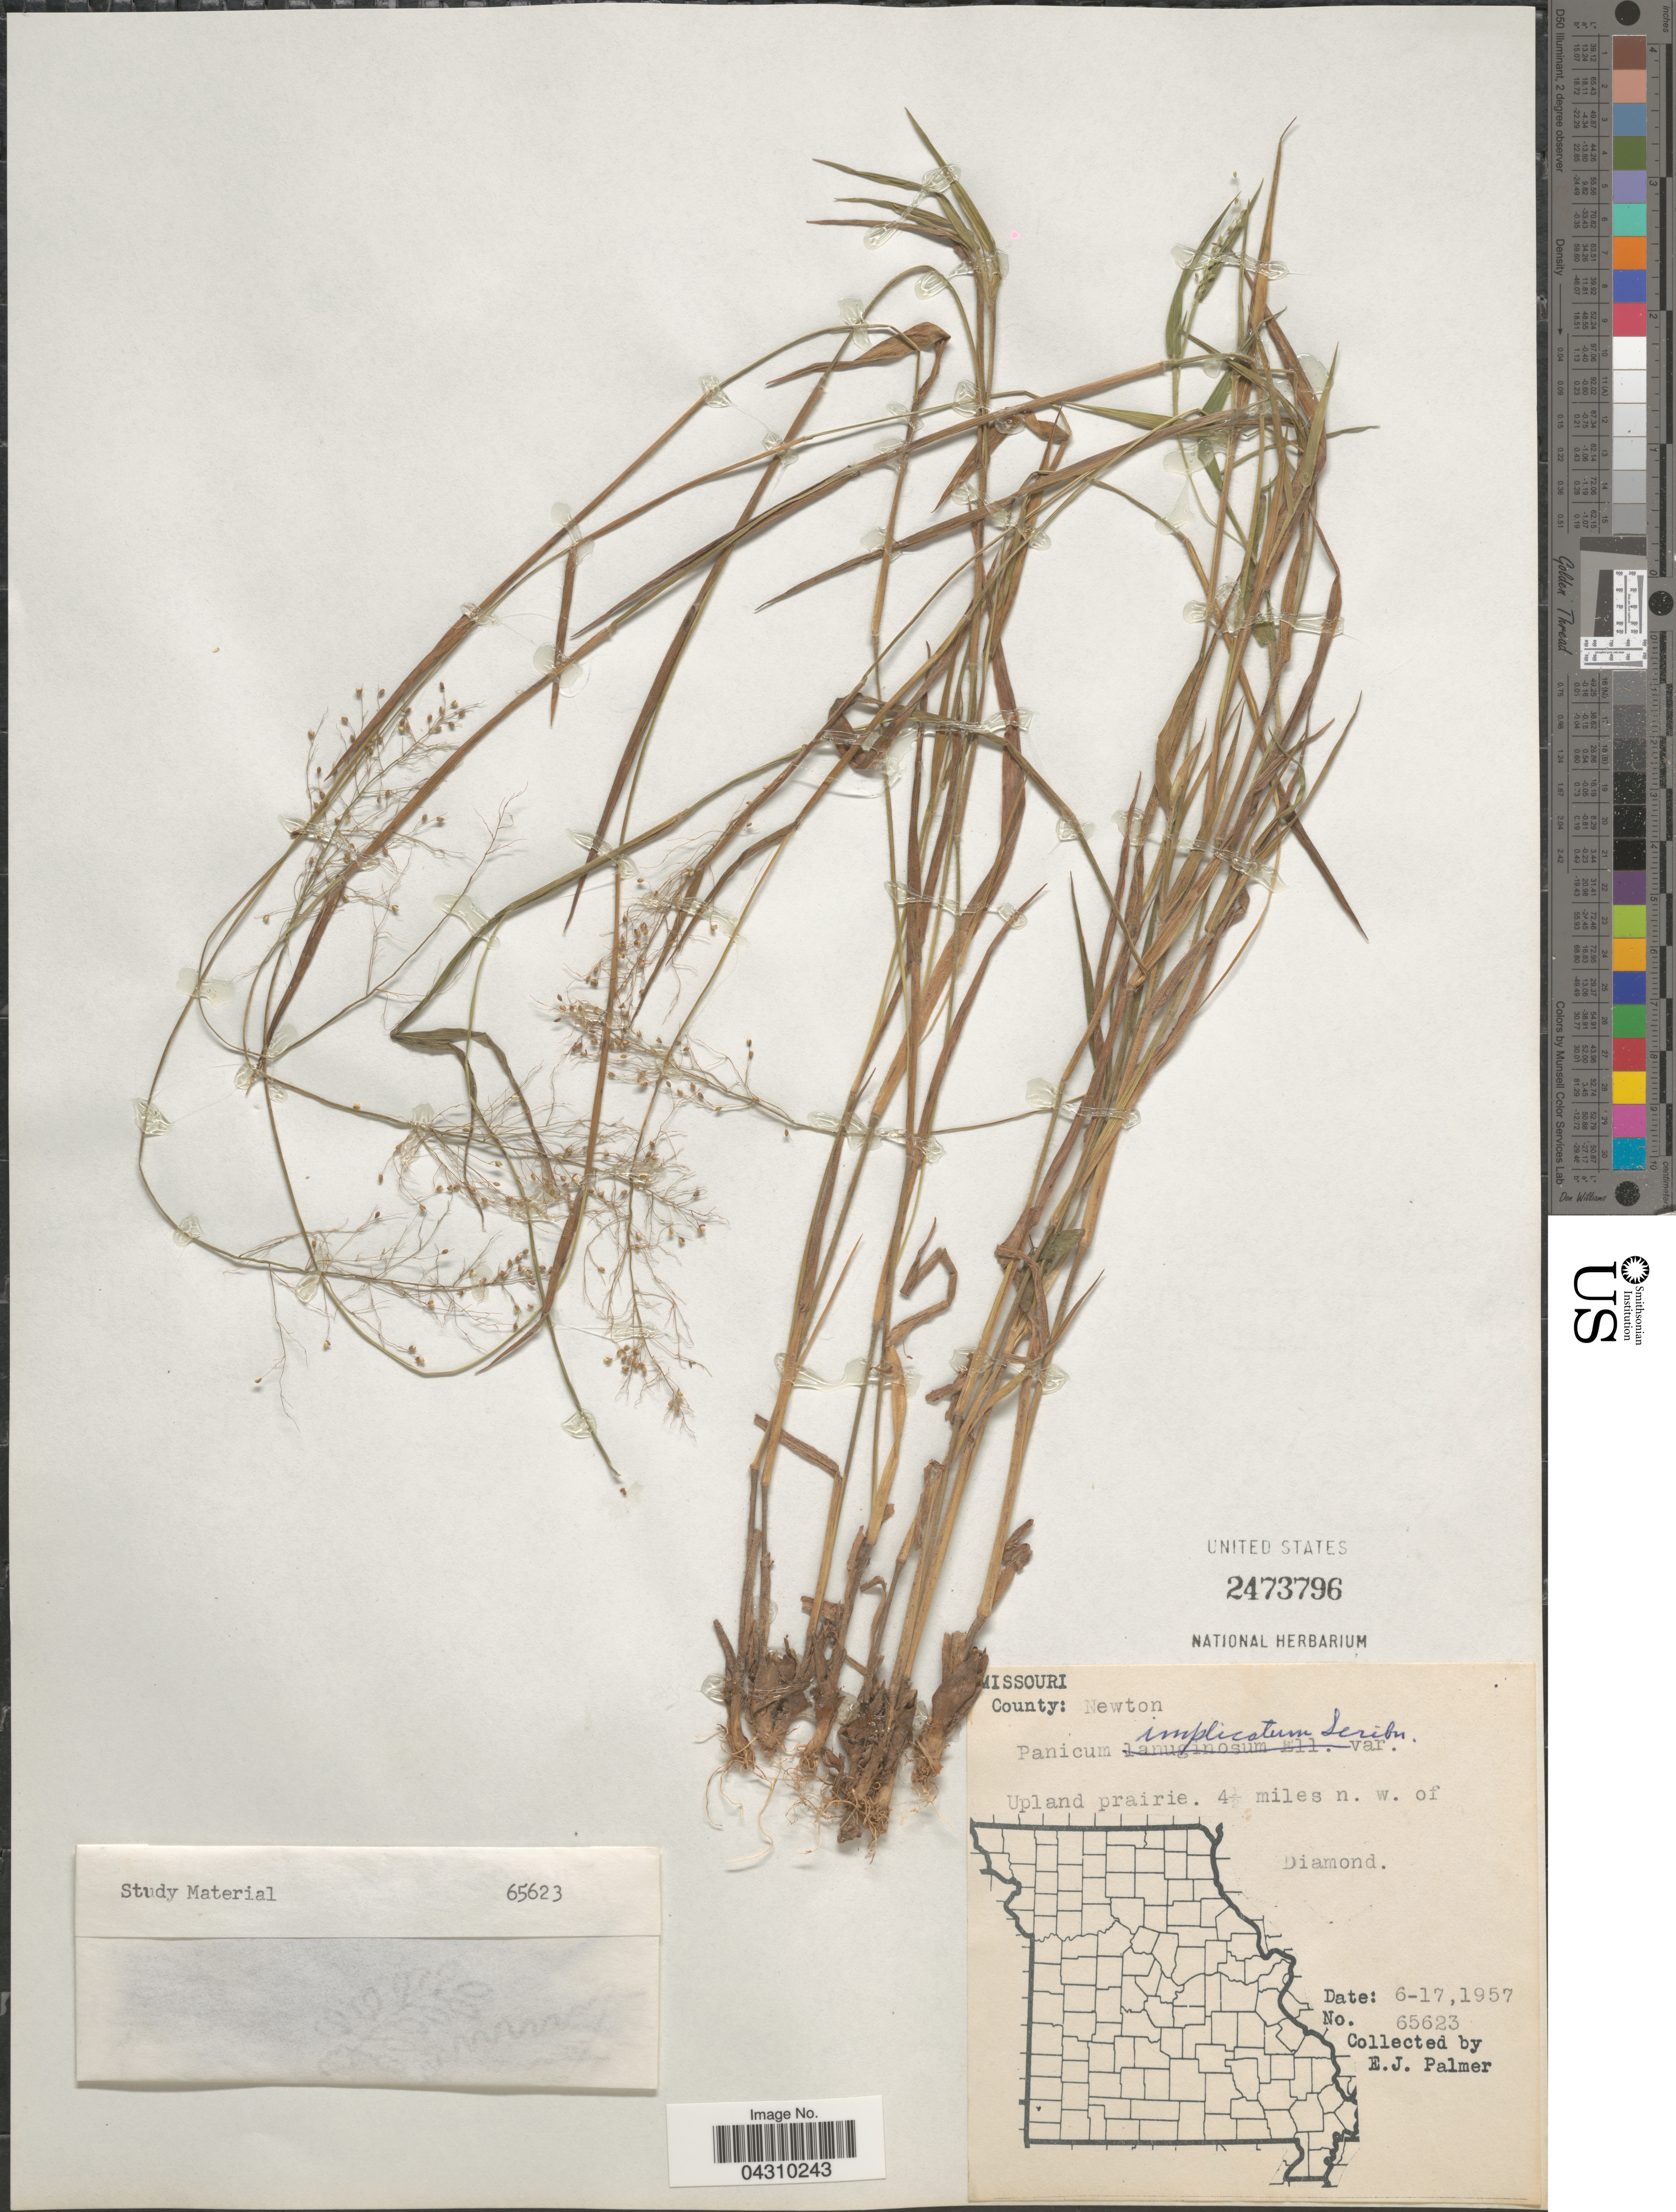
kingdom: Plantae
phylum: Tracheophyta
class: Liliopsida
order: Poales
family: Poaceae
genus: Dichanthelium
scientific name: Dichanthelium acuminatum var. acuminatum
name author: (Sw.) Gould & C.A. Clark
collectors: E. J. Palmer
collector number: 65623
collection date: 1957-06-17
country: United States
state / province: Missouri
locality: County: Newton. Upland prairie. 4½ miles n. w. of Diamond.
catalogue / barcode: US 2473796